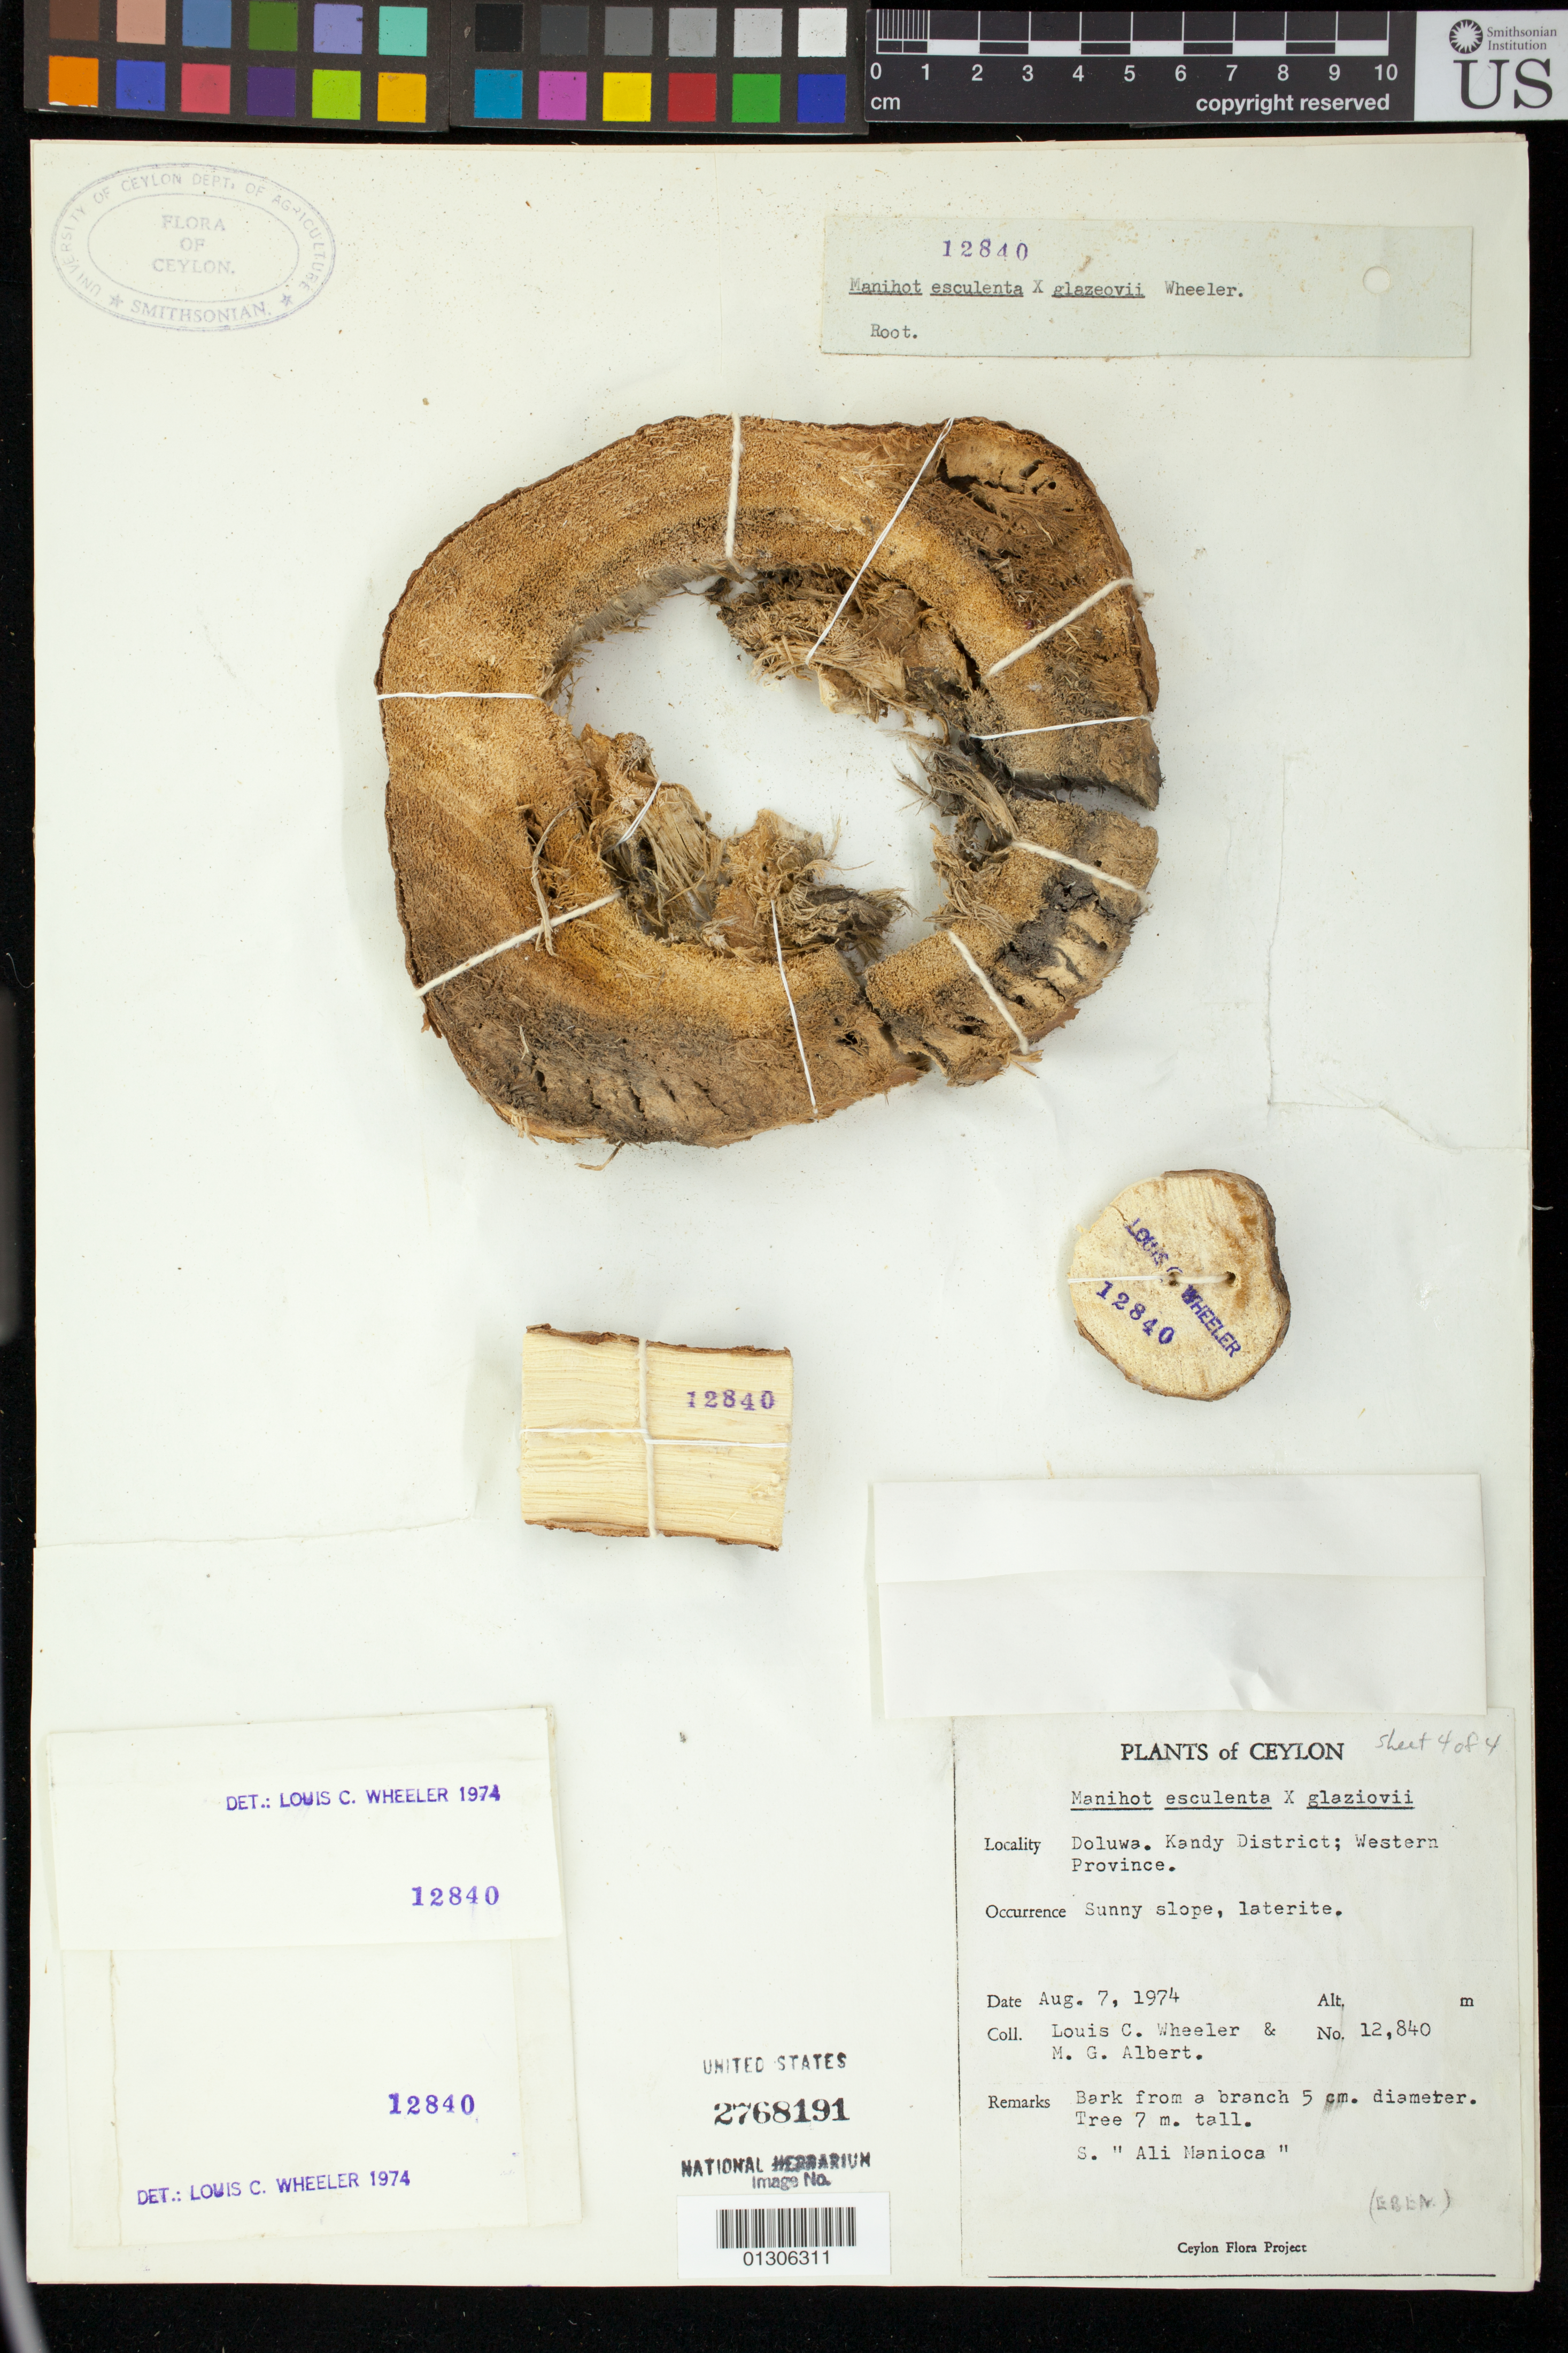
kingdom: Plantae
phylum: Tracheophyta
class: Magnoliopsida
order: Malpighiales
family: Euphorbiaceae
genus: Manihot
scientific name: Manihot esculenta x M. glaziovii Müll. Arg.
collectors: L. C. Wheeler & M. G. Albert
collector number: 12840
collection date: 1974-07-08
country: Sri Lanka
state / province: Central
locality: Doluwa. Kandy District;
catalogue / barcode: US 2768191